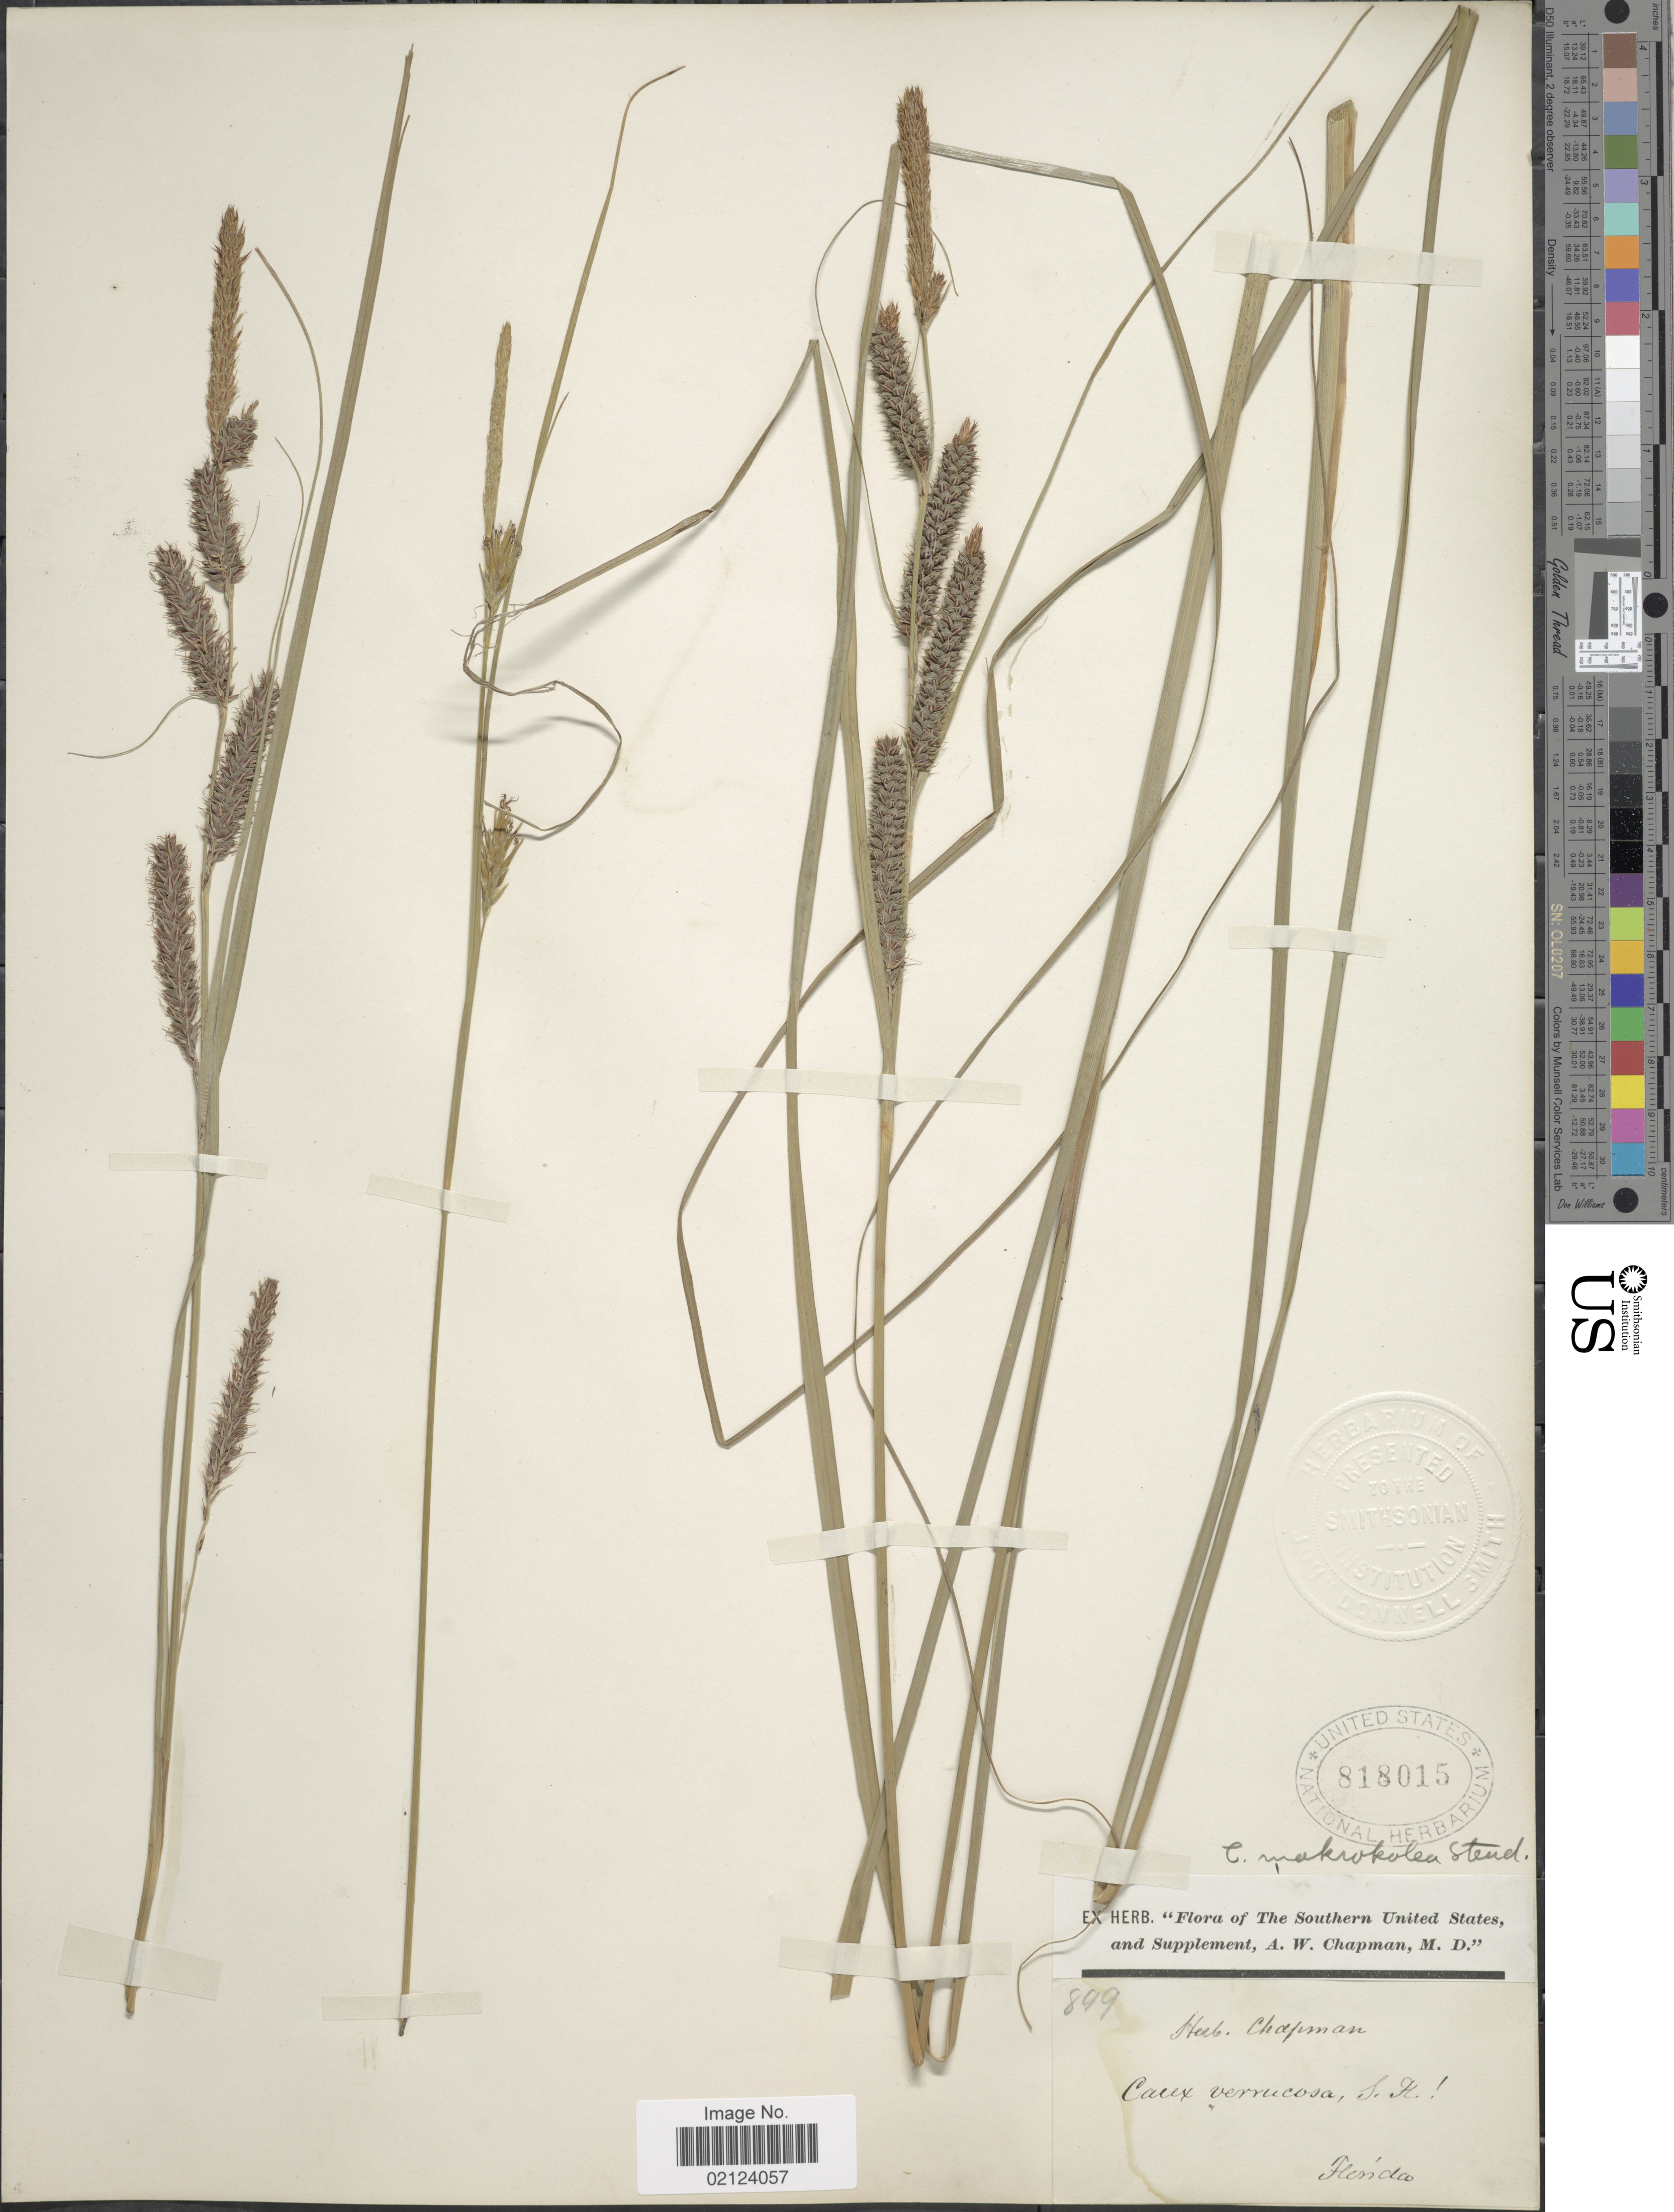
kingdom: Plantae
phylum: Tracheophyta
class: Liliopsida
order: Poales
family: Cyperaceae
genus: Carex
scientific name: Carex verrucosa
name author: Muhl.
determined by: Strong, Mark T., (BOT), Smithsonian Institution - National Museum of Natural History (UNITED STATES)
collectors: ex herb. Chapman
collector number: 899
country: United States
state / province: Florida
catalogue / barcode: US 818015